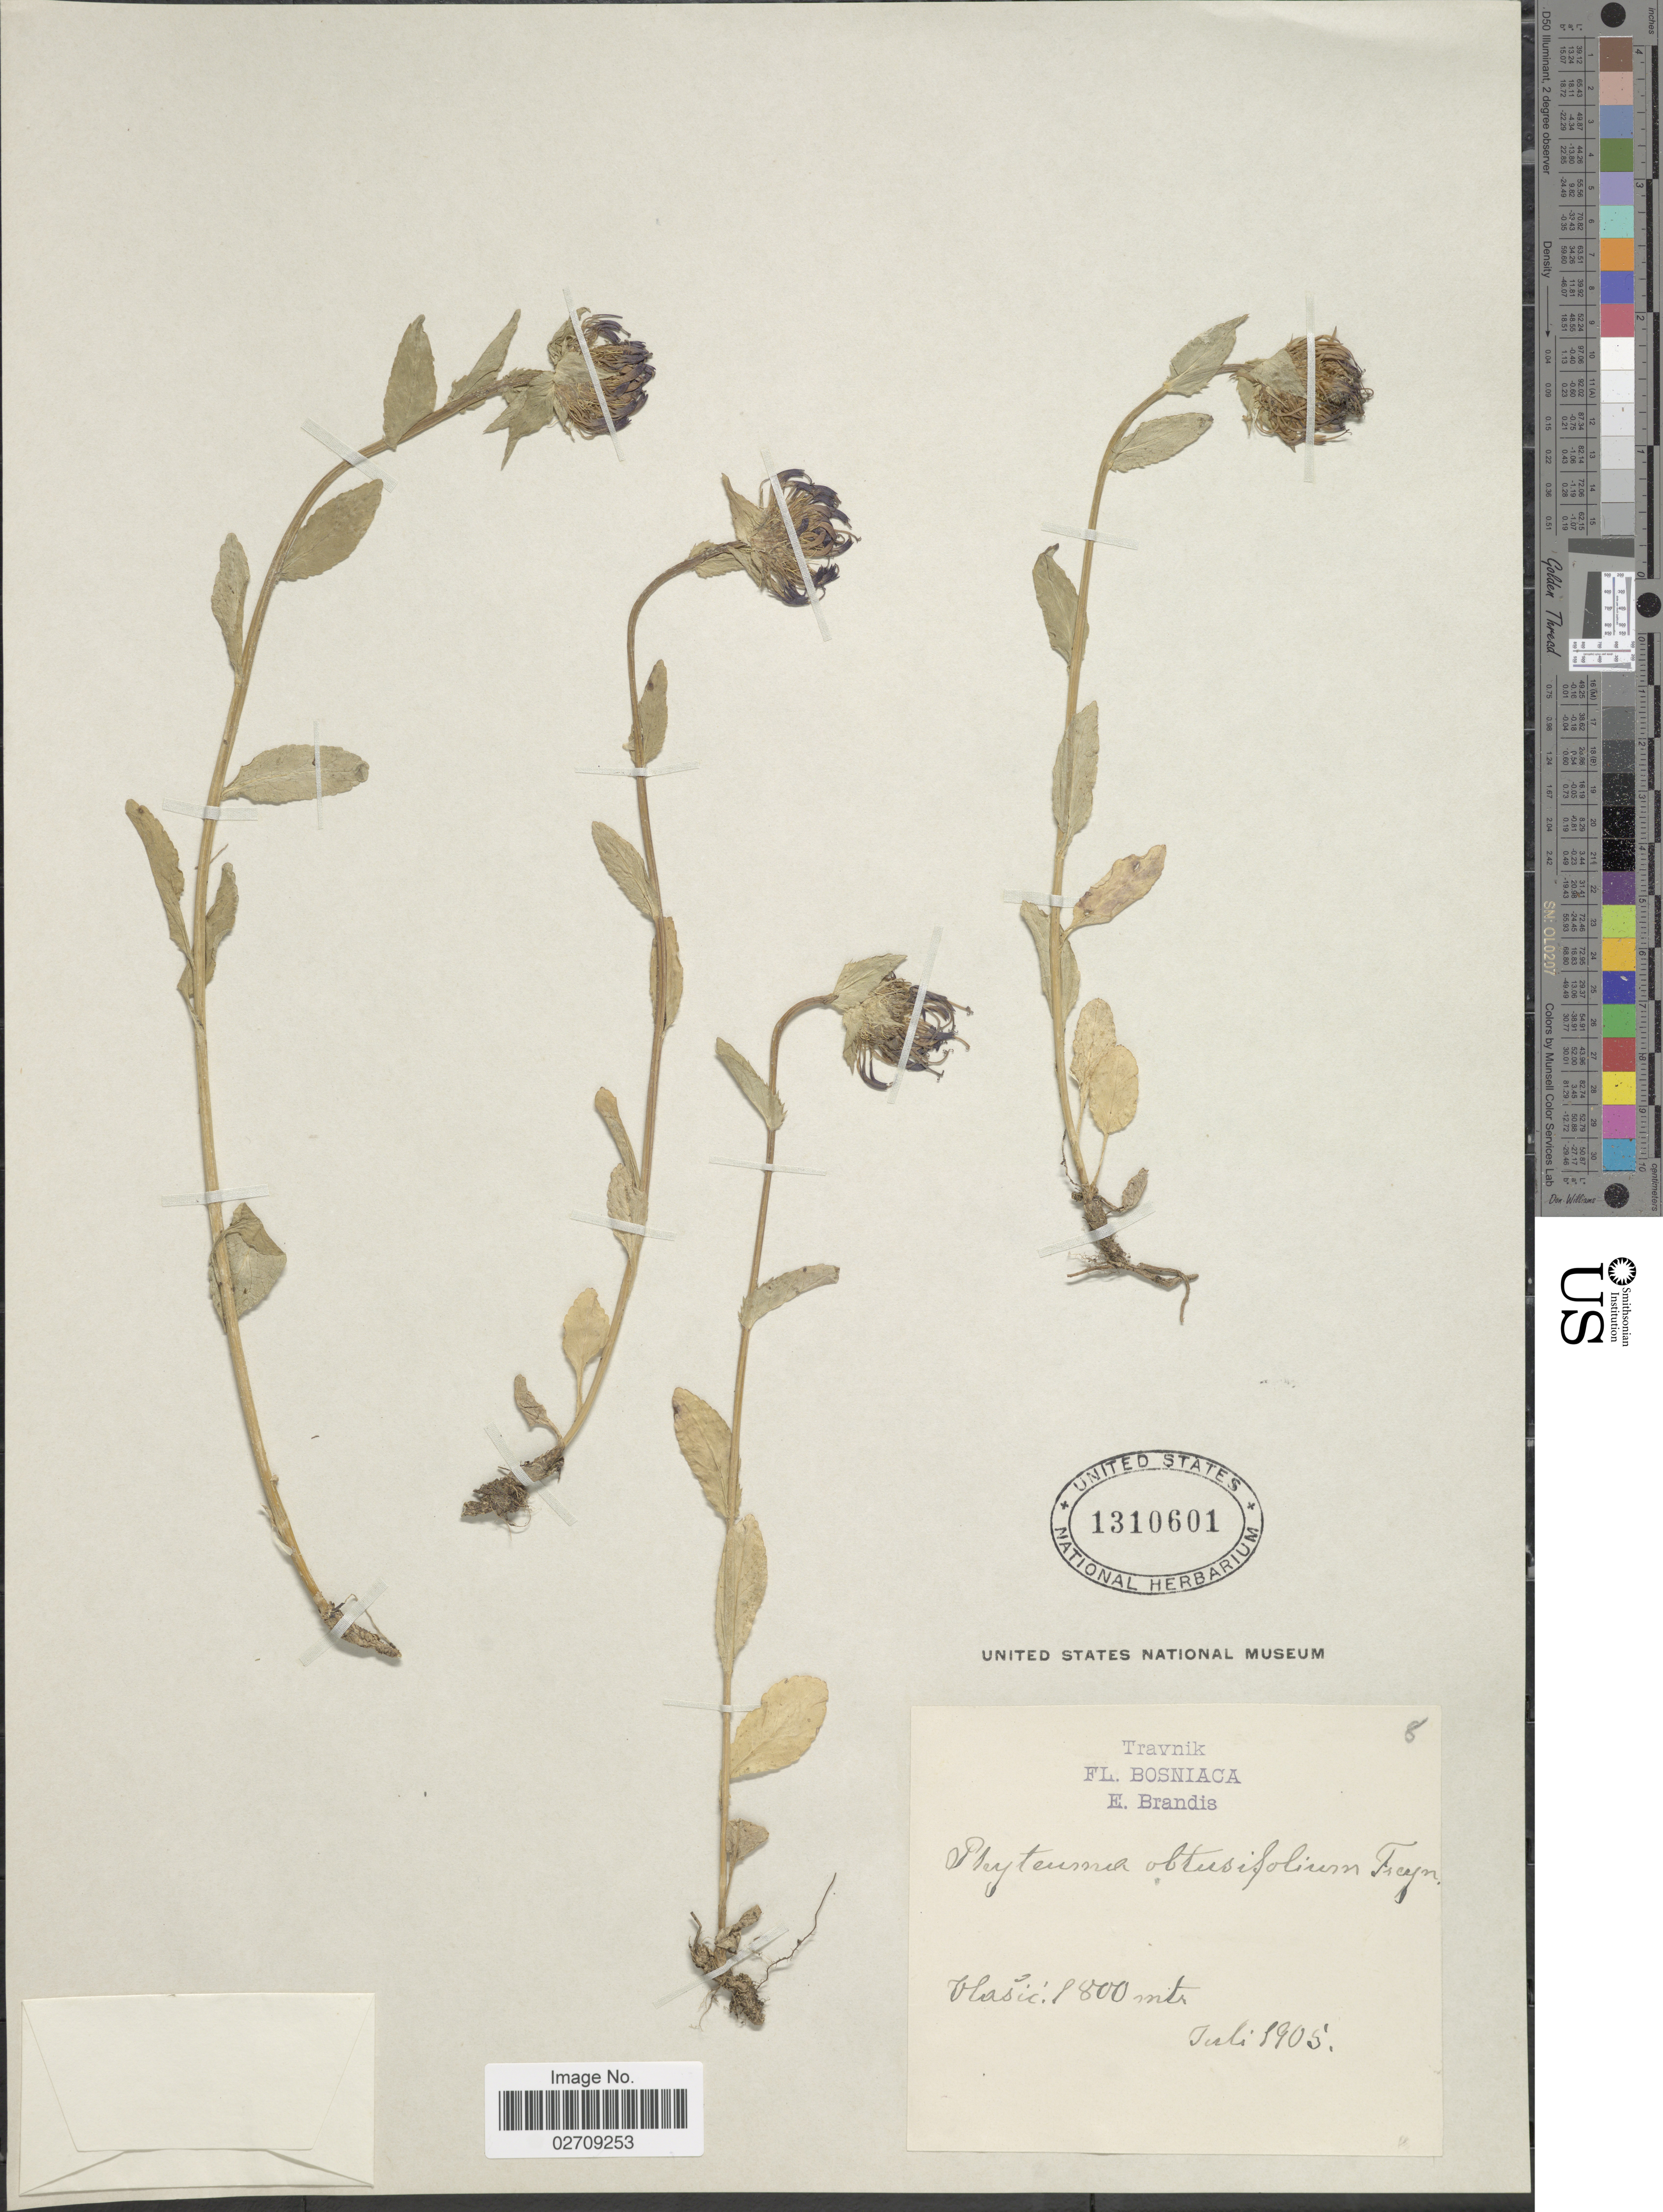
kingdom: Plantae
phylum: Tracheophyta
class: Magnoliopsida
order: Asterales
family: Campanulaceae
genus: Phyteuma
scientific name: Phyteuma obtusifolium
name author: Freyn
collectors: E. Brandis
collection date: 1905-07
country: Bosnia and Herzegovina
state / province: Federation of B&H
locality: Travnik. Bosniaca. Vlasic [interpreted]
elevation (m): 1800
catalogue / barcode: US 1310601